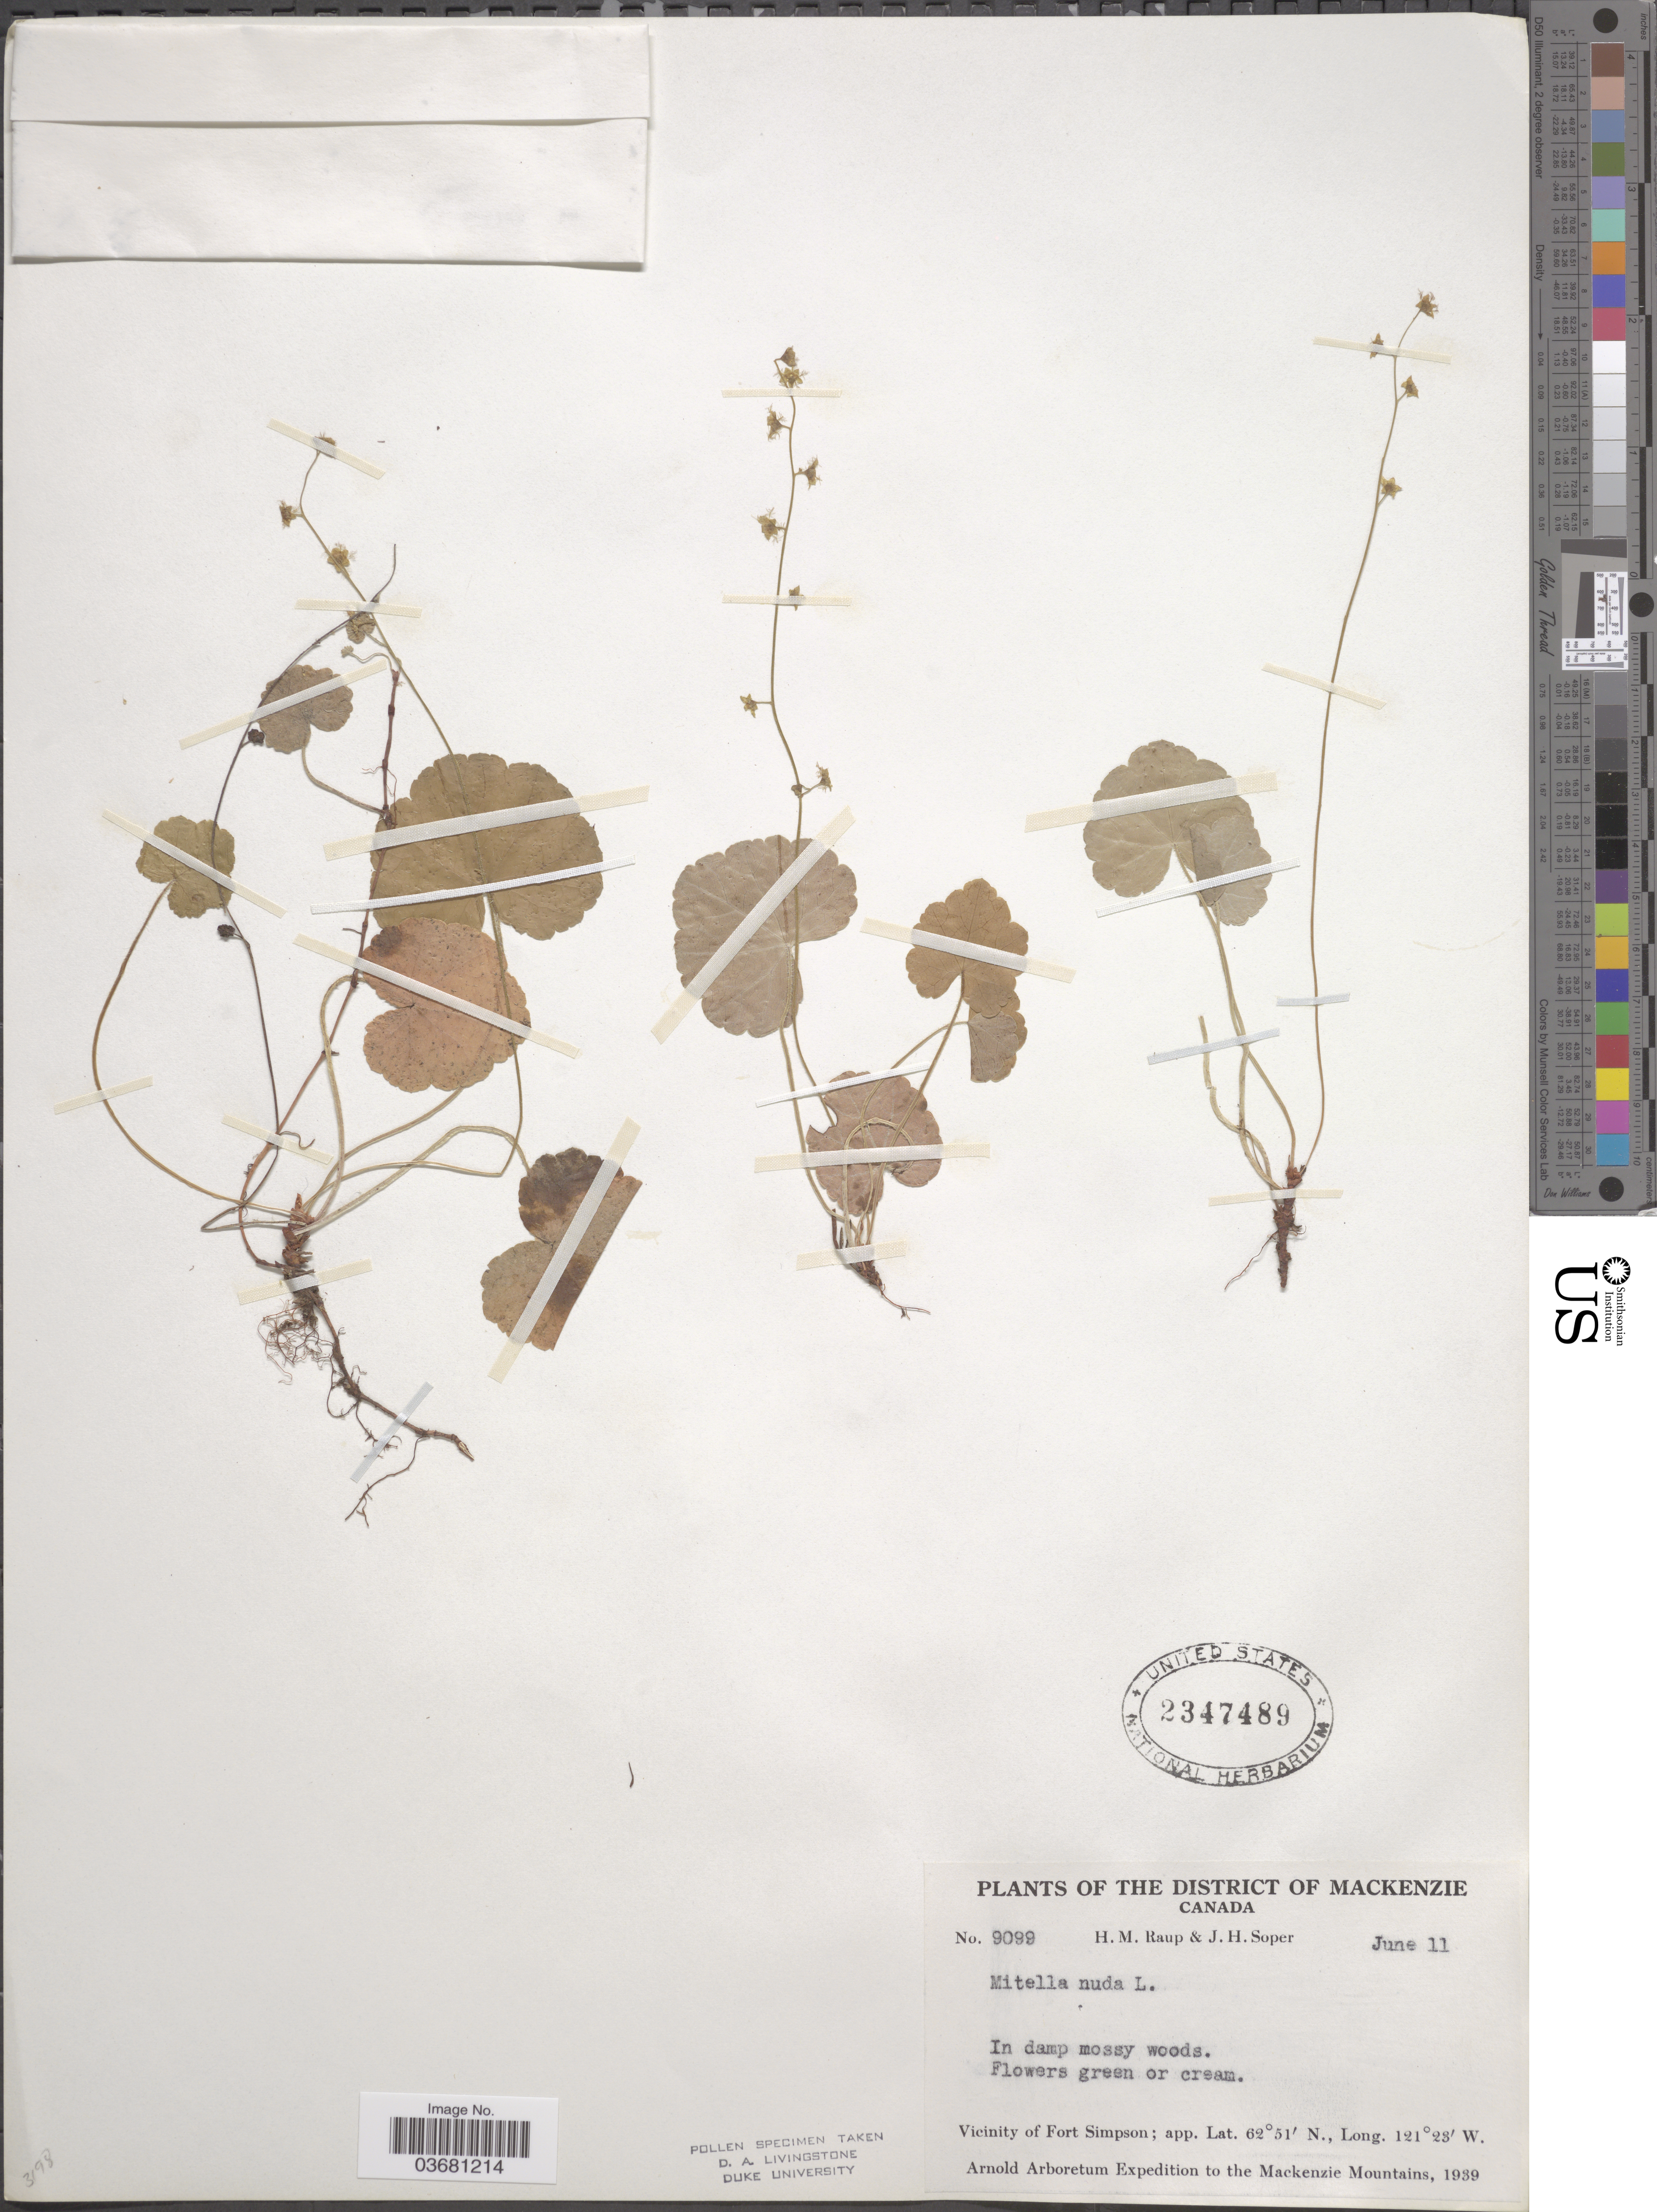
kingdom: Plantae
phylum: Tracheophyta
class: Magnoliopsida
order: Saxifragales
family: Saxifragaceae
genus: Mitella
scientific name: Mitella nuda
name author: L.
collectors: H. Raup & J. H. Soper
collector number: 9099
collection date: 1939-06-11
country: Canada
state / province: Northwest Territories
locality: The District of Mackenzie. Vicinity of Fort Simpson. Arnold Arboretum Expedition to the Mackenzie Mountains, 1939.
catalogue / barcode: US 2347489